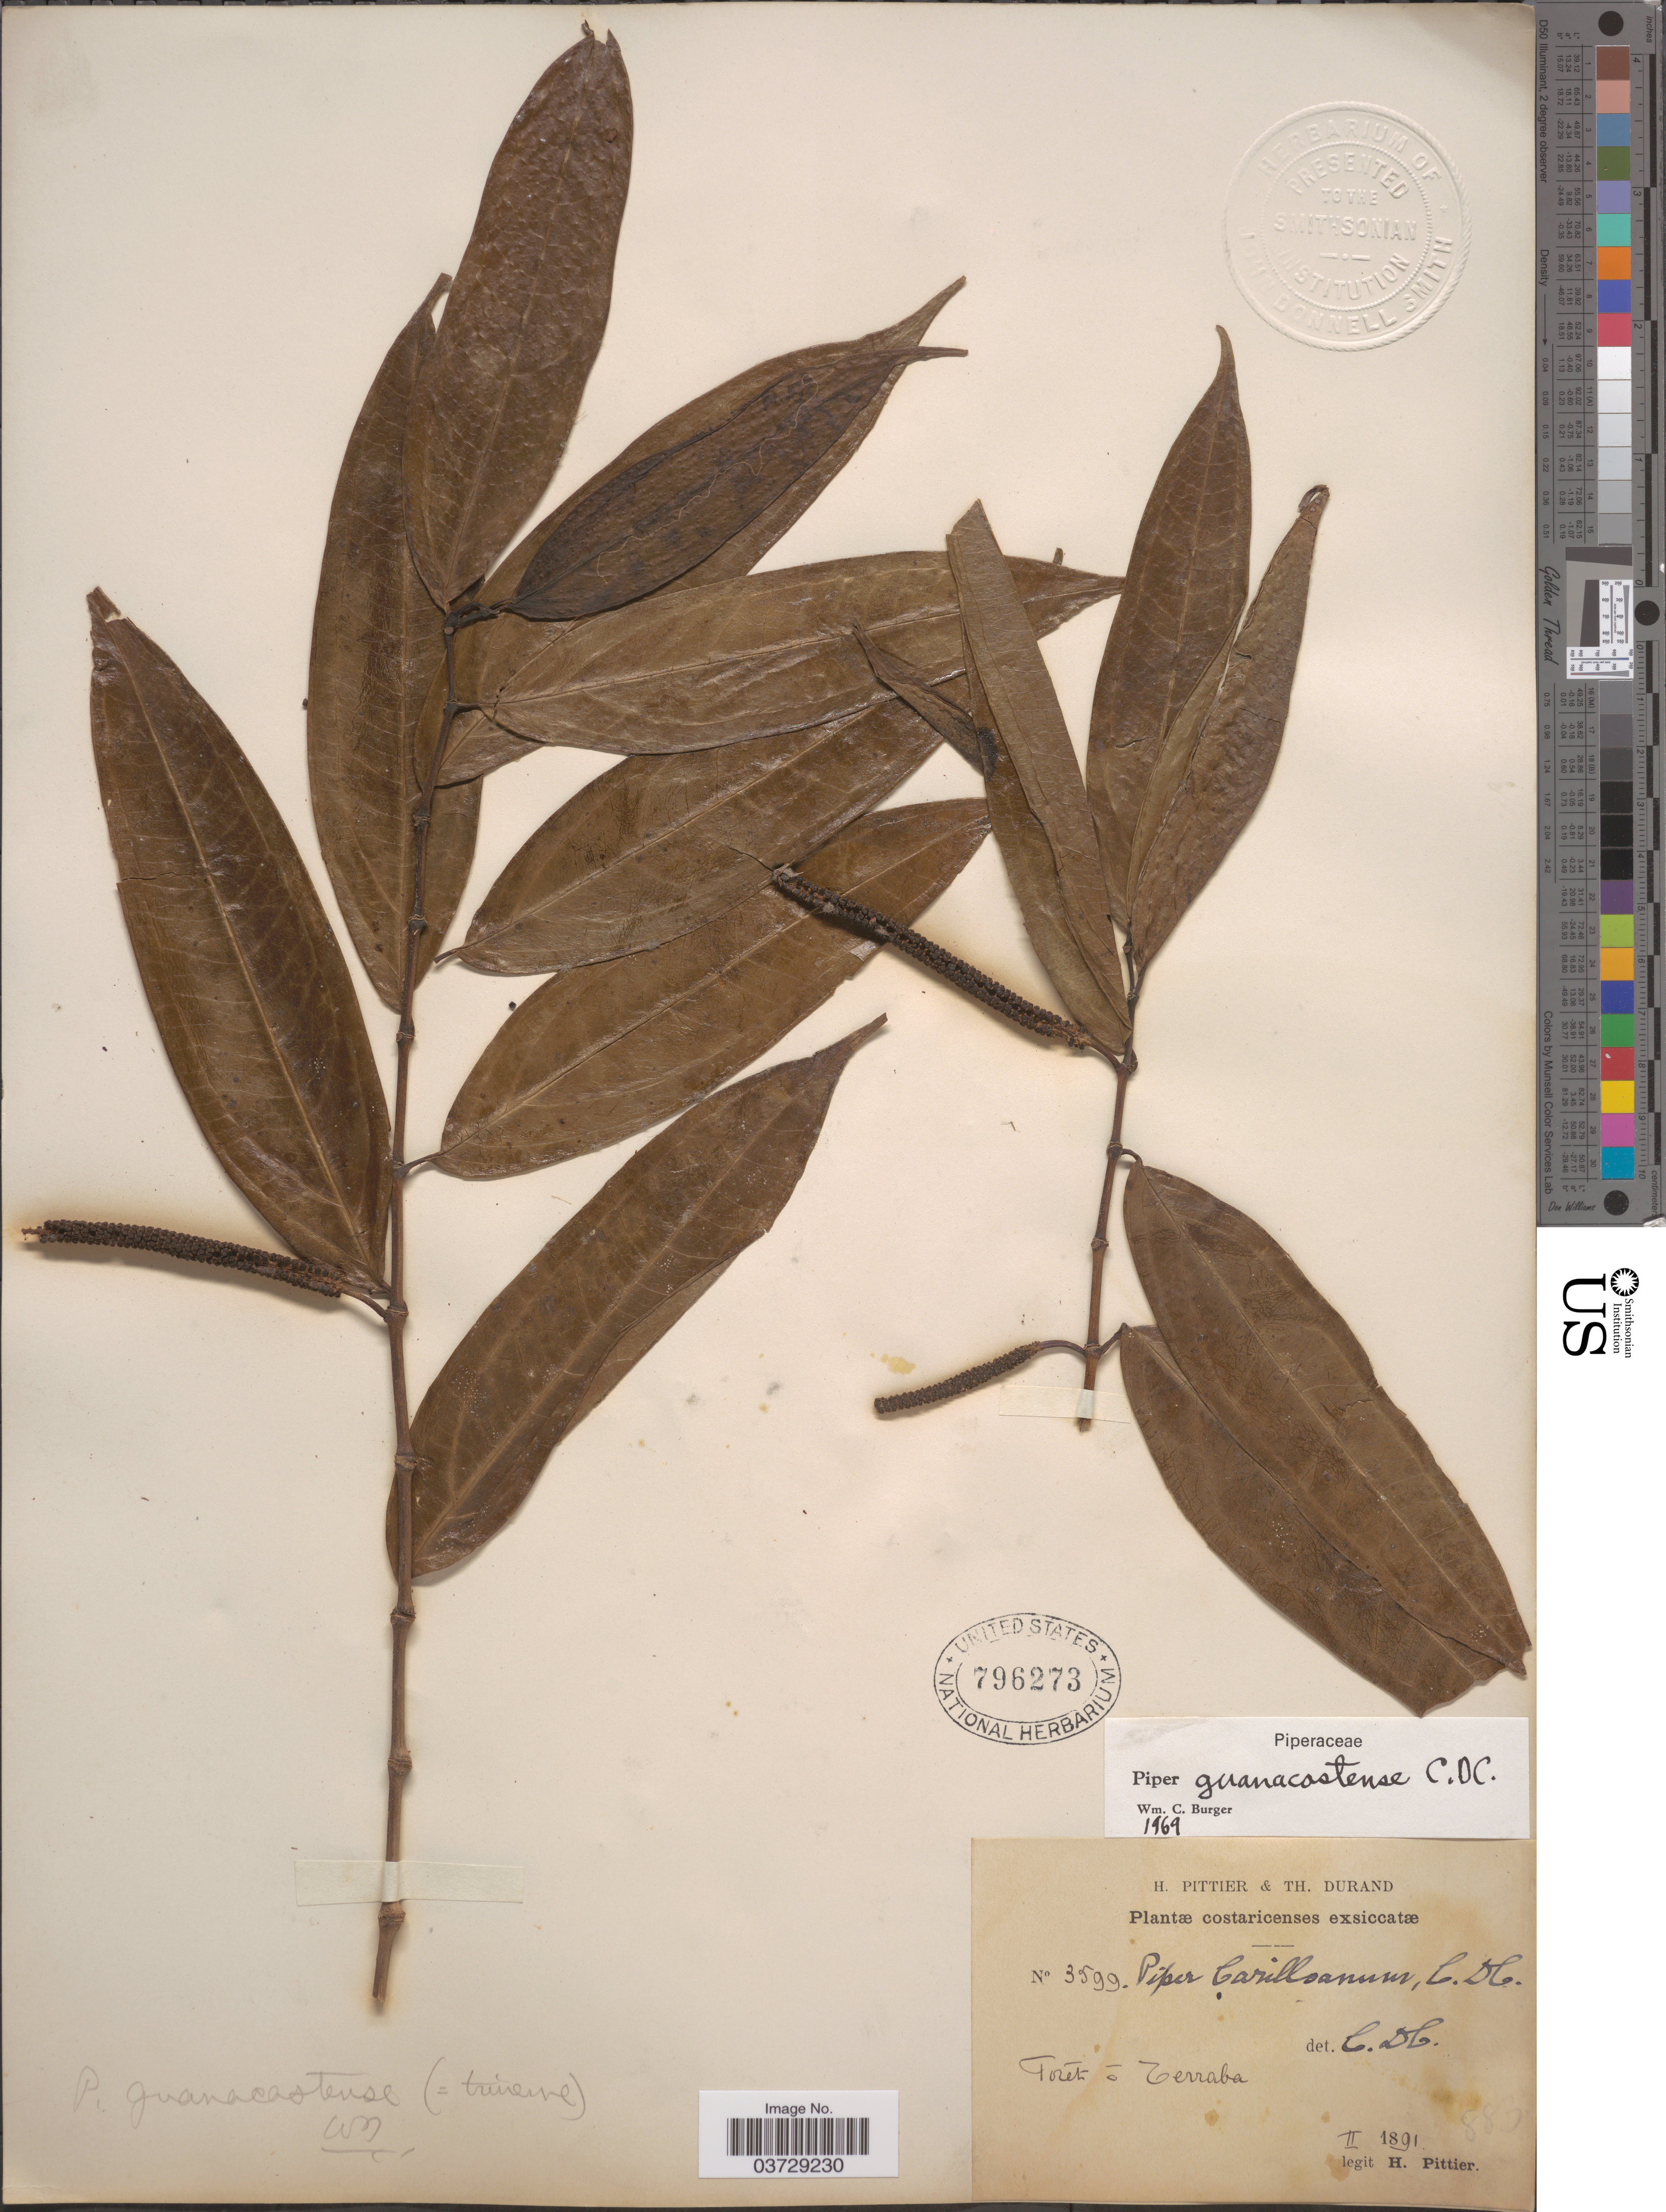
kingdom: Plantae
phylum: Tracheophyta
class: Magnoliopsida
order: Piperales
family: Piperaceae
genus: Piper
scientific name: Piper guanacostense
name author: C. DC.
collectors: H. F. Pittier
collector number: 3599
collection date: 1891-02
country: Costa Rica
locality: Forēt ō Zerraba.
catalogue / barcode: US 796273